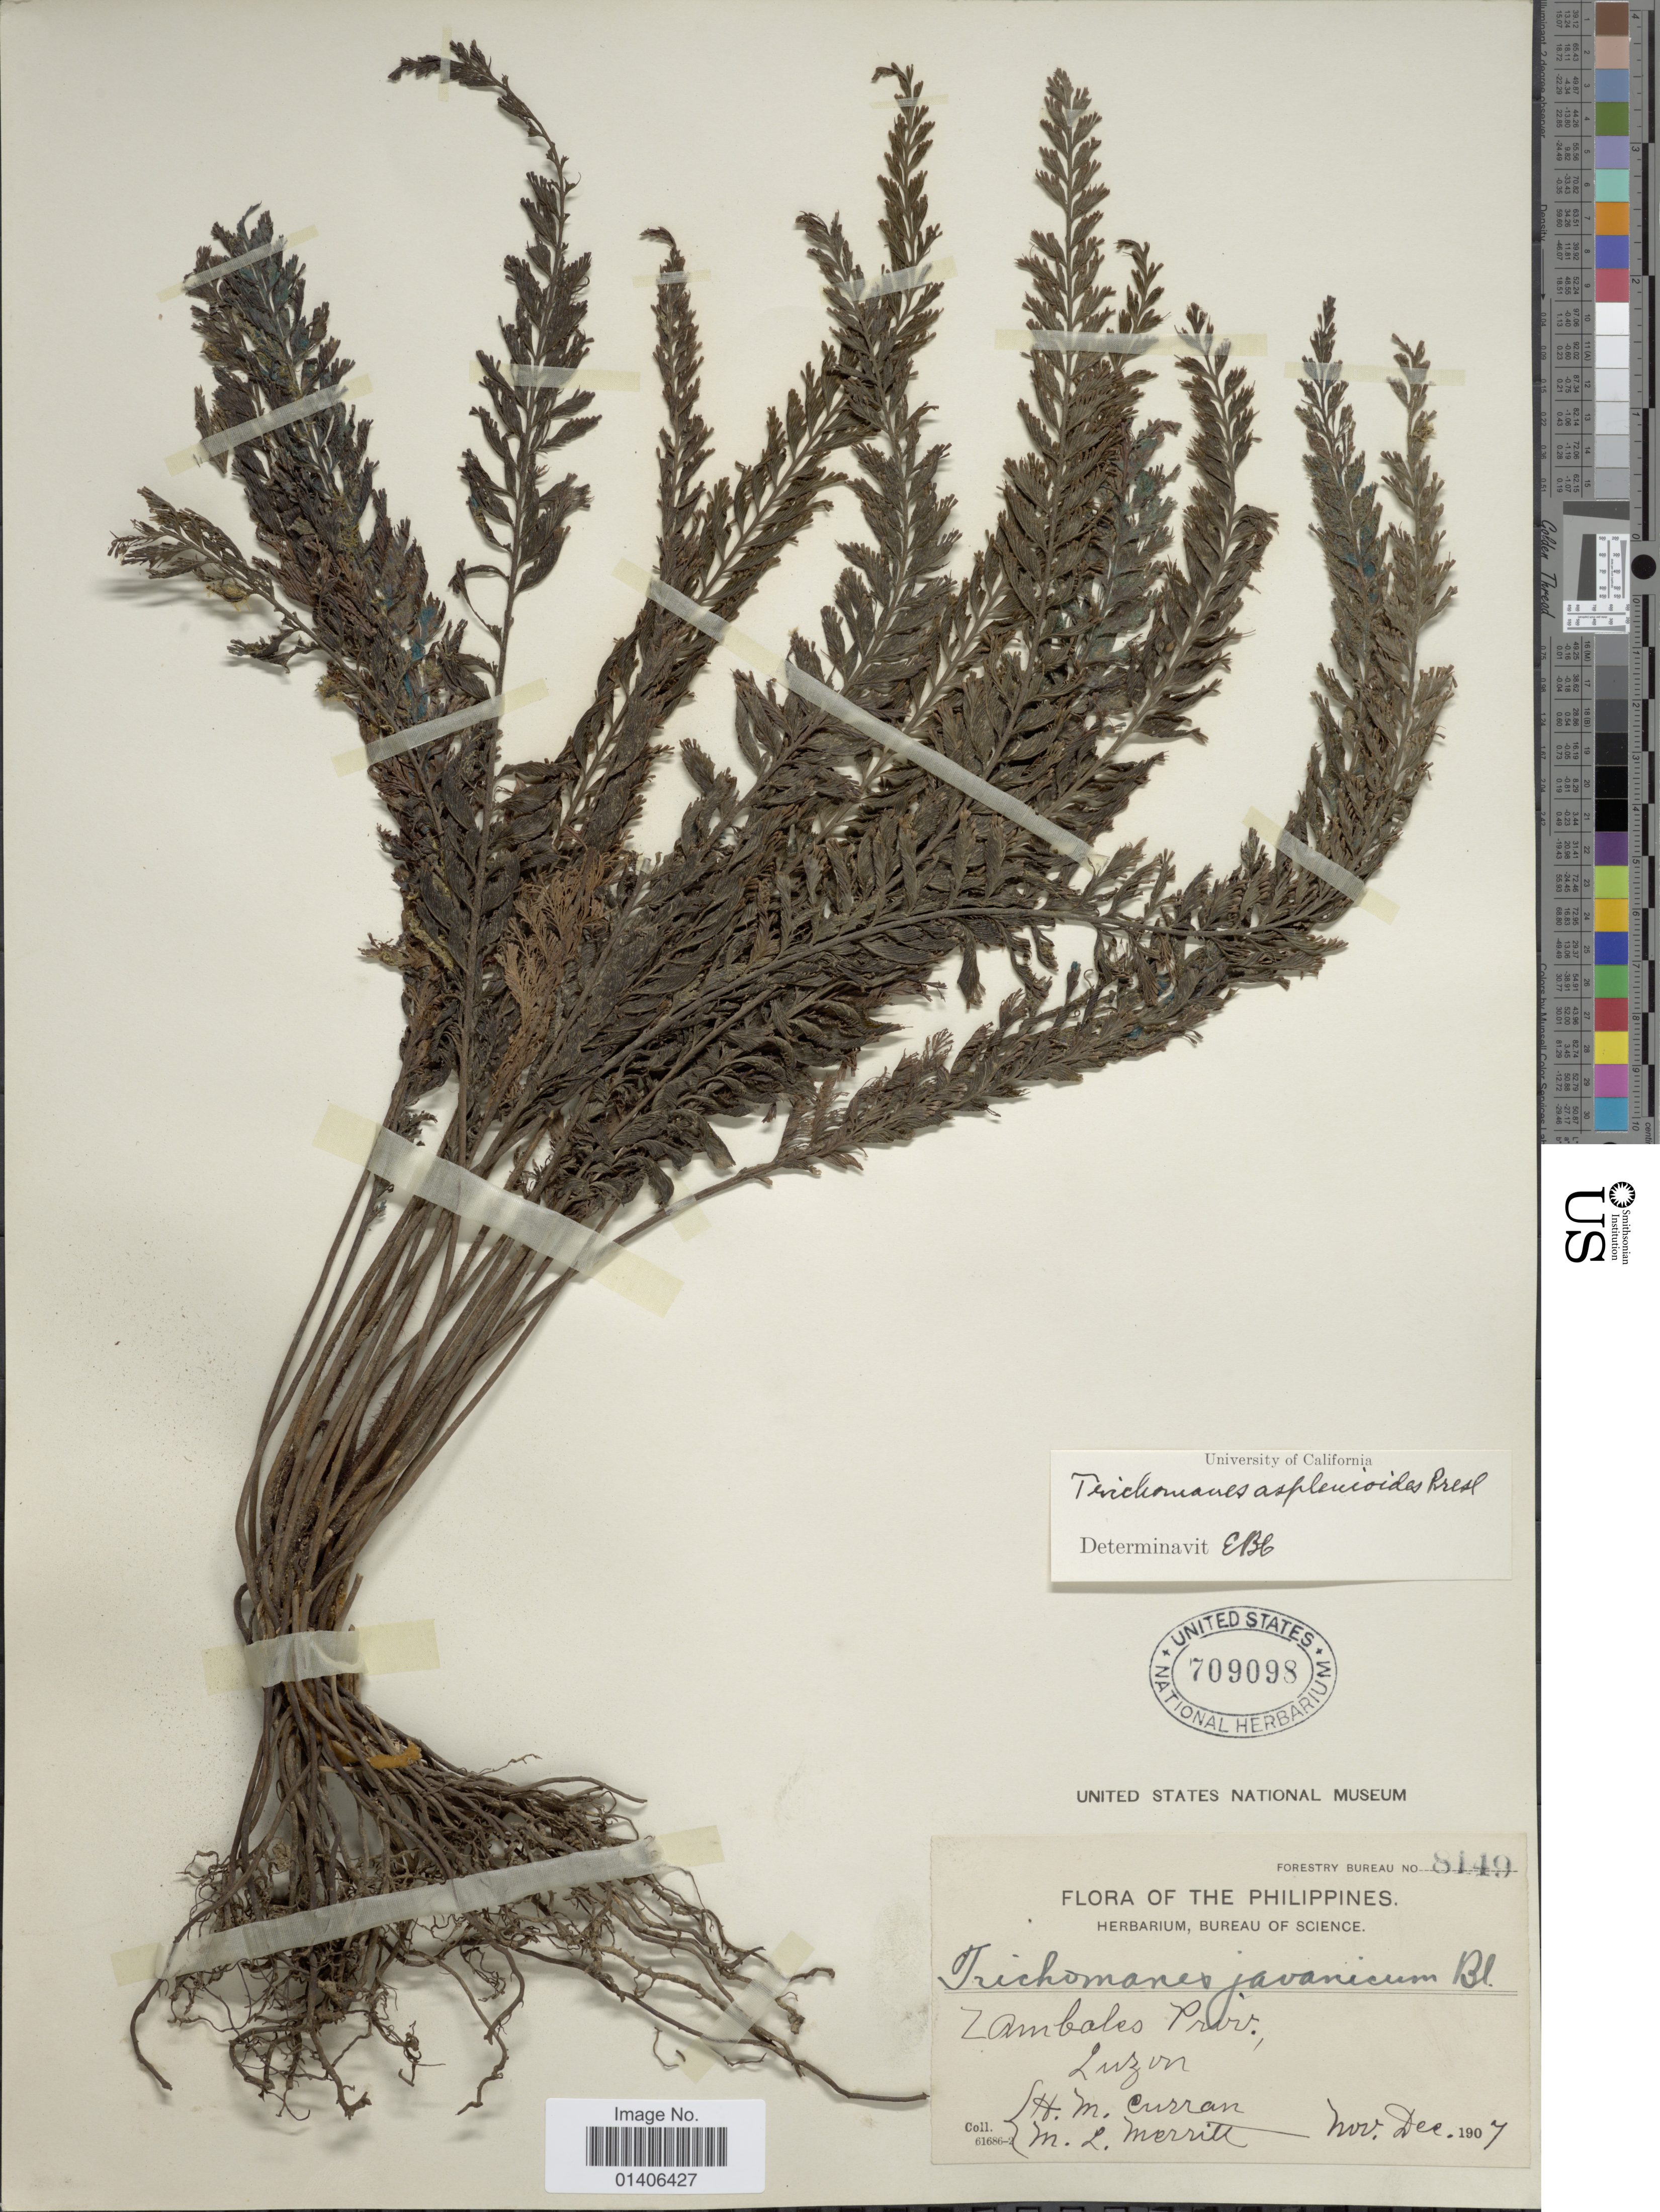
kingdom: Plantae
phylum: Tracheophyta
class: Polypodiopsida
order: Hymenophyllales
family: Hymenophyllaceae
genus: Cephalomanes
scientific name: Cephalomanes javanicum var. asplenoides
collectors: H. M. Curran & M. L. Merritt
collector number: Forestry Bureau 8149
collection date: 1907-11/1907-12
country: Philippines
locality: Zambales Prov. Luzon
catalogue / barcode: US 709098